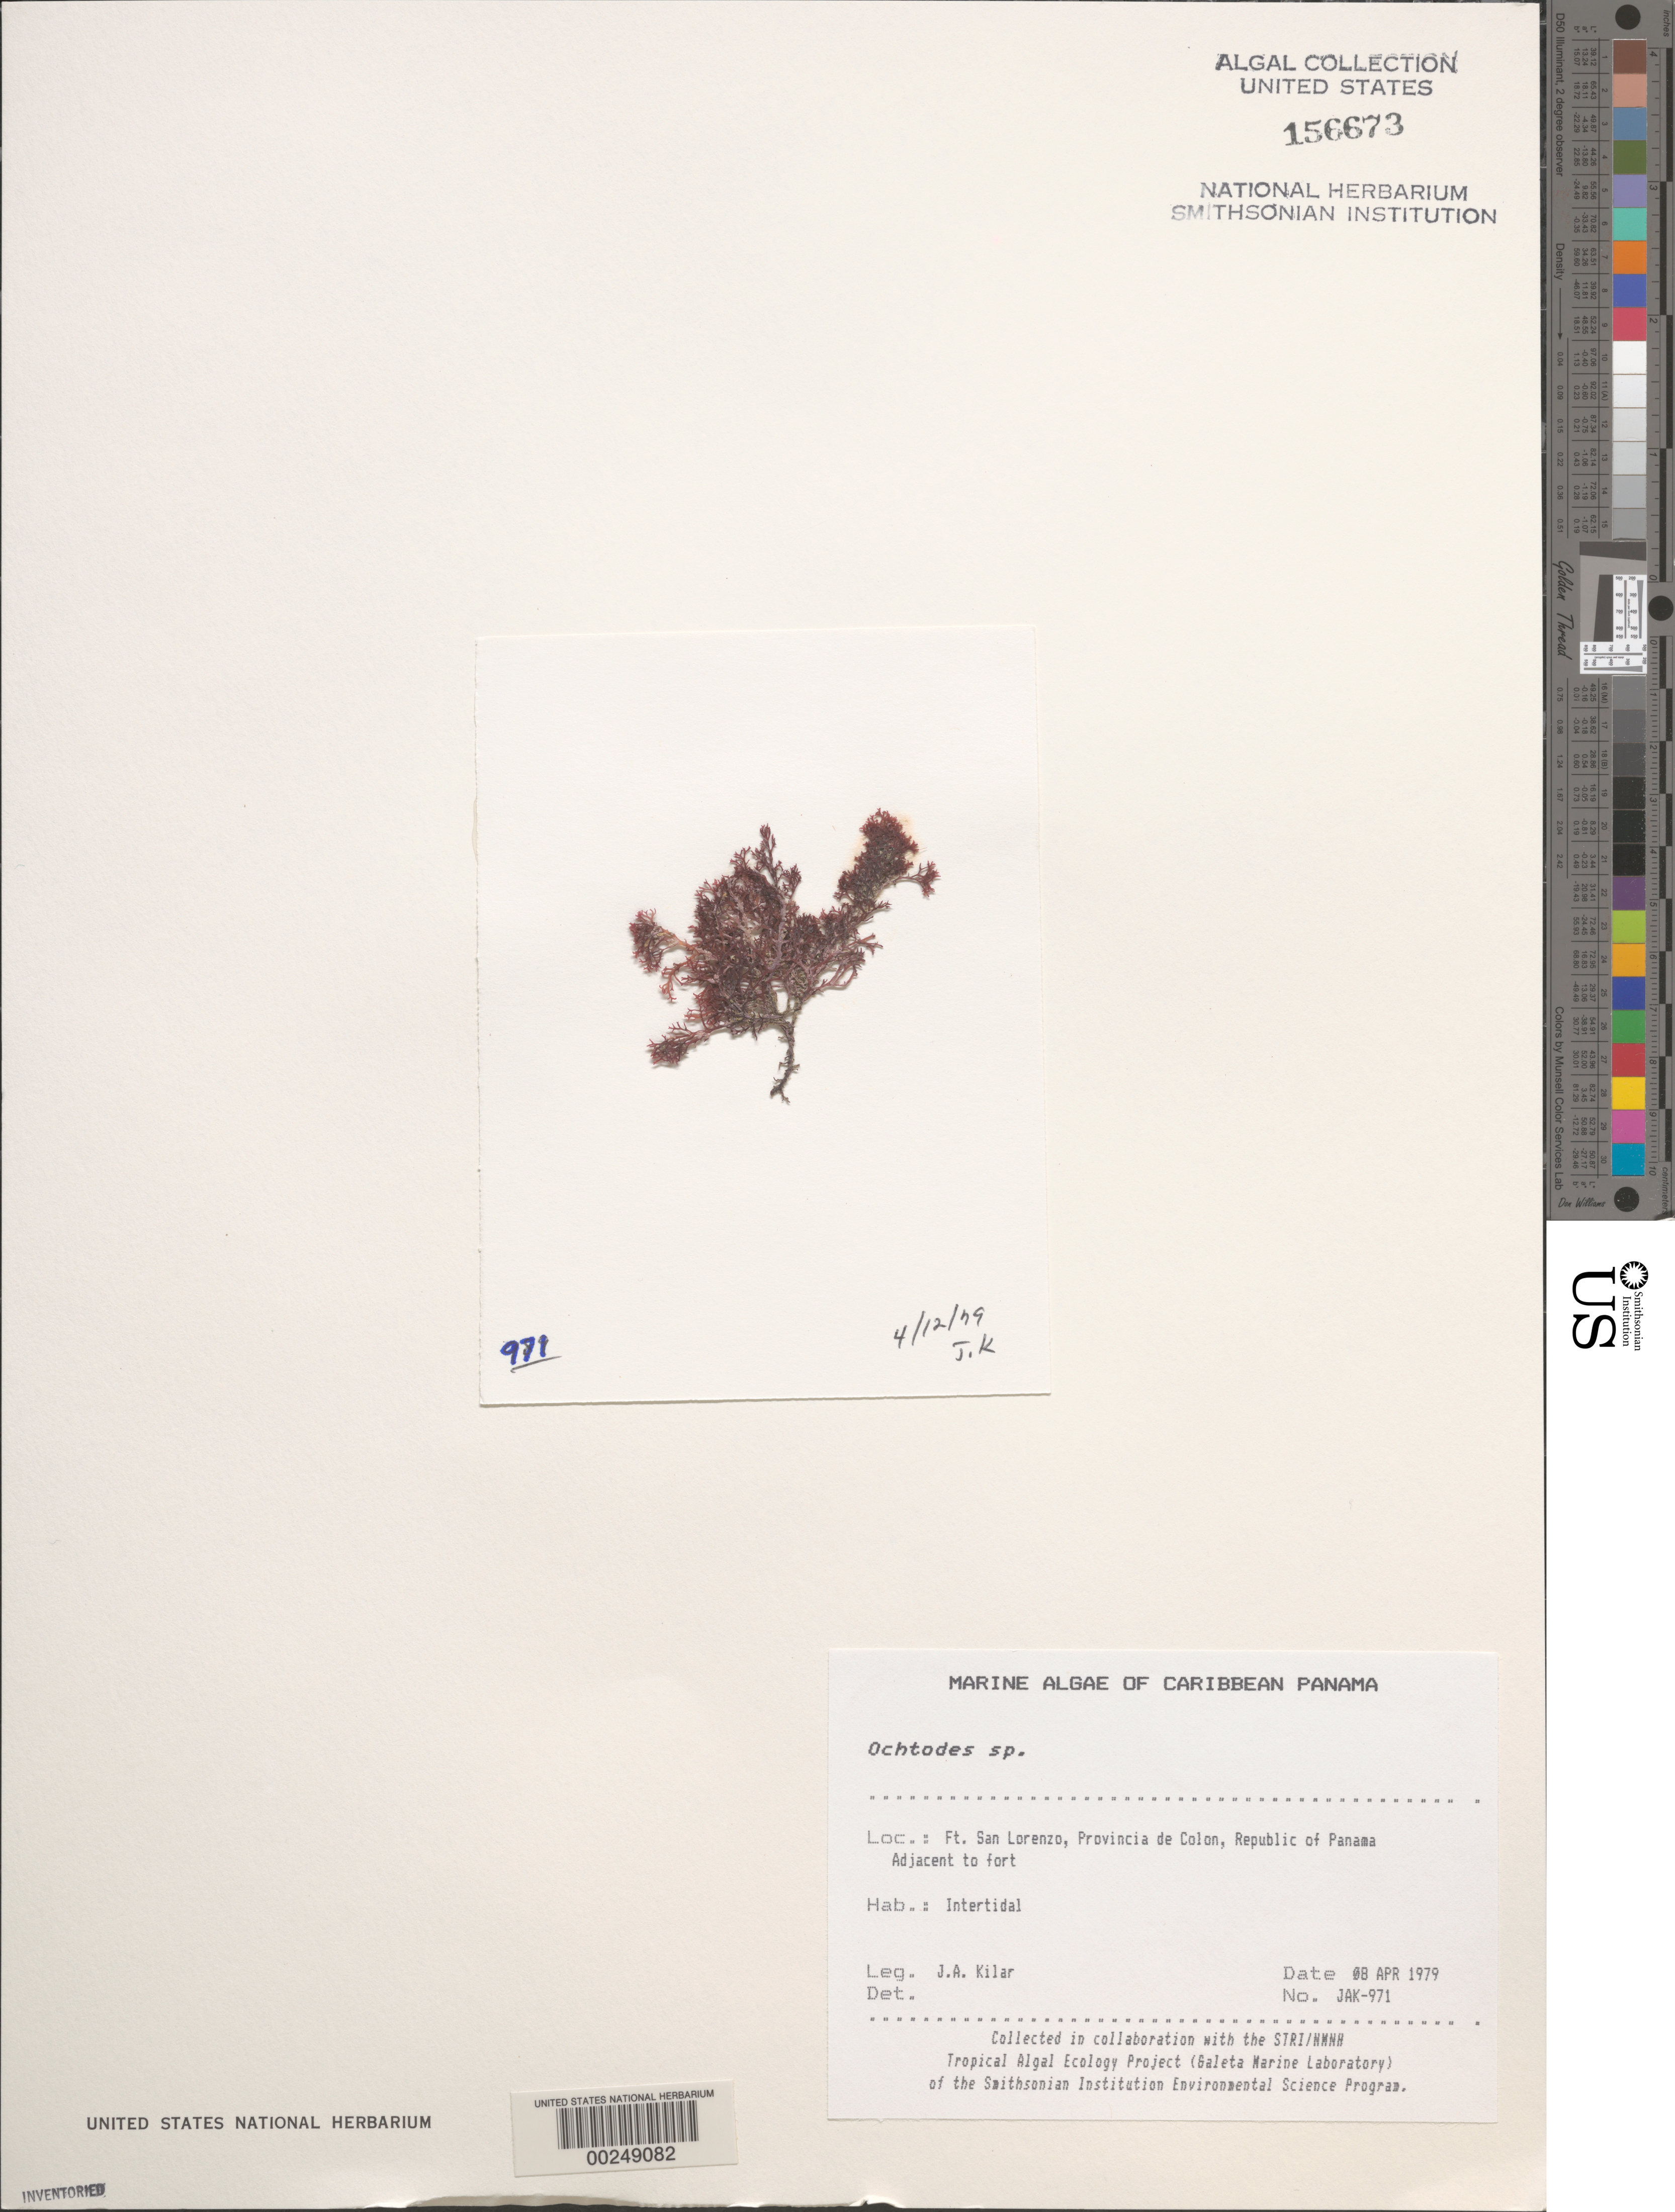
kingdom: Plantae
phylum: Rhodophyta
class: Florideophyceae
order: Gigartinales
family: Rhizophyllidaceae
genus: Ochtodes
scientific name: Ochtodes sp.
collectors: J. A. Kilar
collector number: JAK-971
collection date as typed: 08 Apr 1979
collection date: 1979-04-08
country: Panama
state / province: Colón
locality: Fort San Lorenzo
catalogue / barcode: US 156673